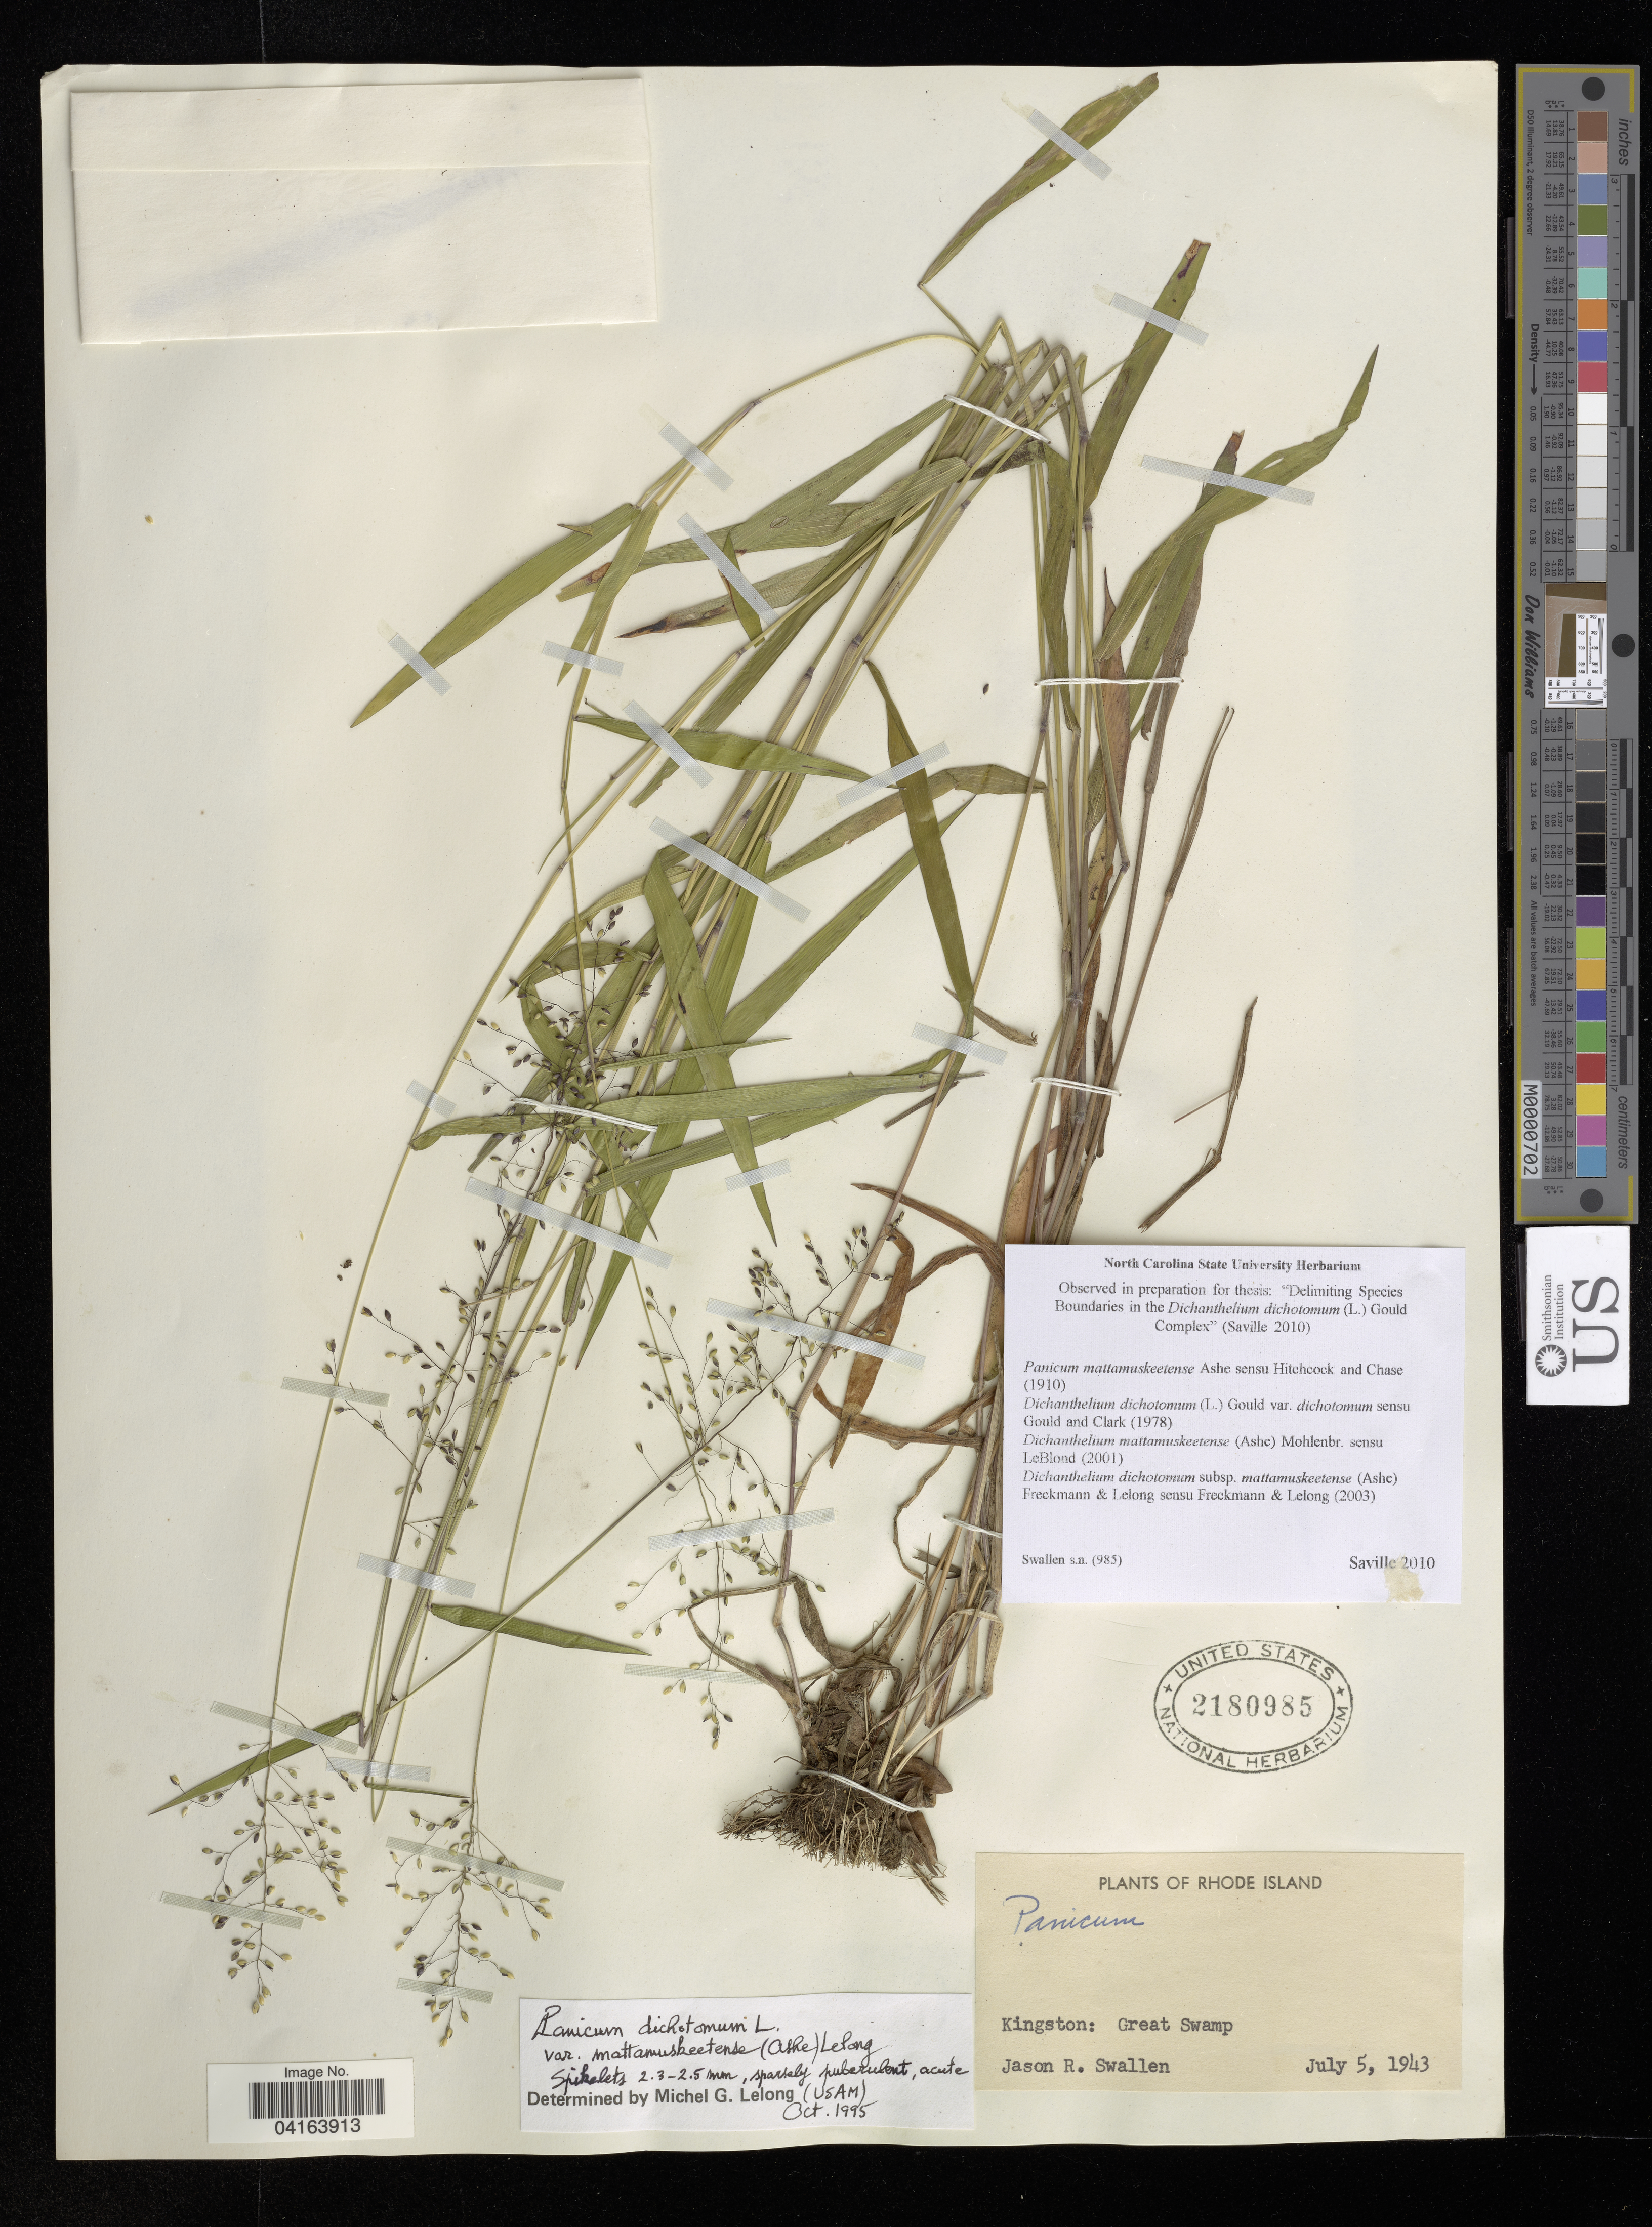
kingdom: Plantae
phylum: Tracheophyta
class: Liliopsida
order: Poales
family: Poaceae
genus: Dichanthelium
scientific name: Dichanthelium dichotomum subsp. mattamuskeetense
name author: (Ashe) Freckmann & Lelong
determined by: Saville, A. C., (NCSC), North Carolina State University (UNITED STATES)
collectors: J. R. Swallen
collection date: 1943-07-05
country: United States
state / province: Rhode Island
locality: Kingston: Great Swamp.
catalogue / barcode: US 2180985